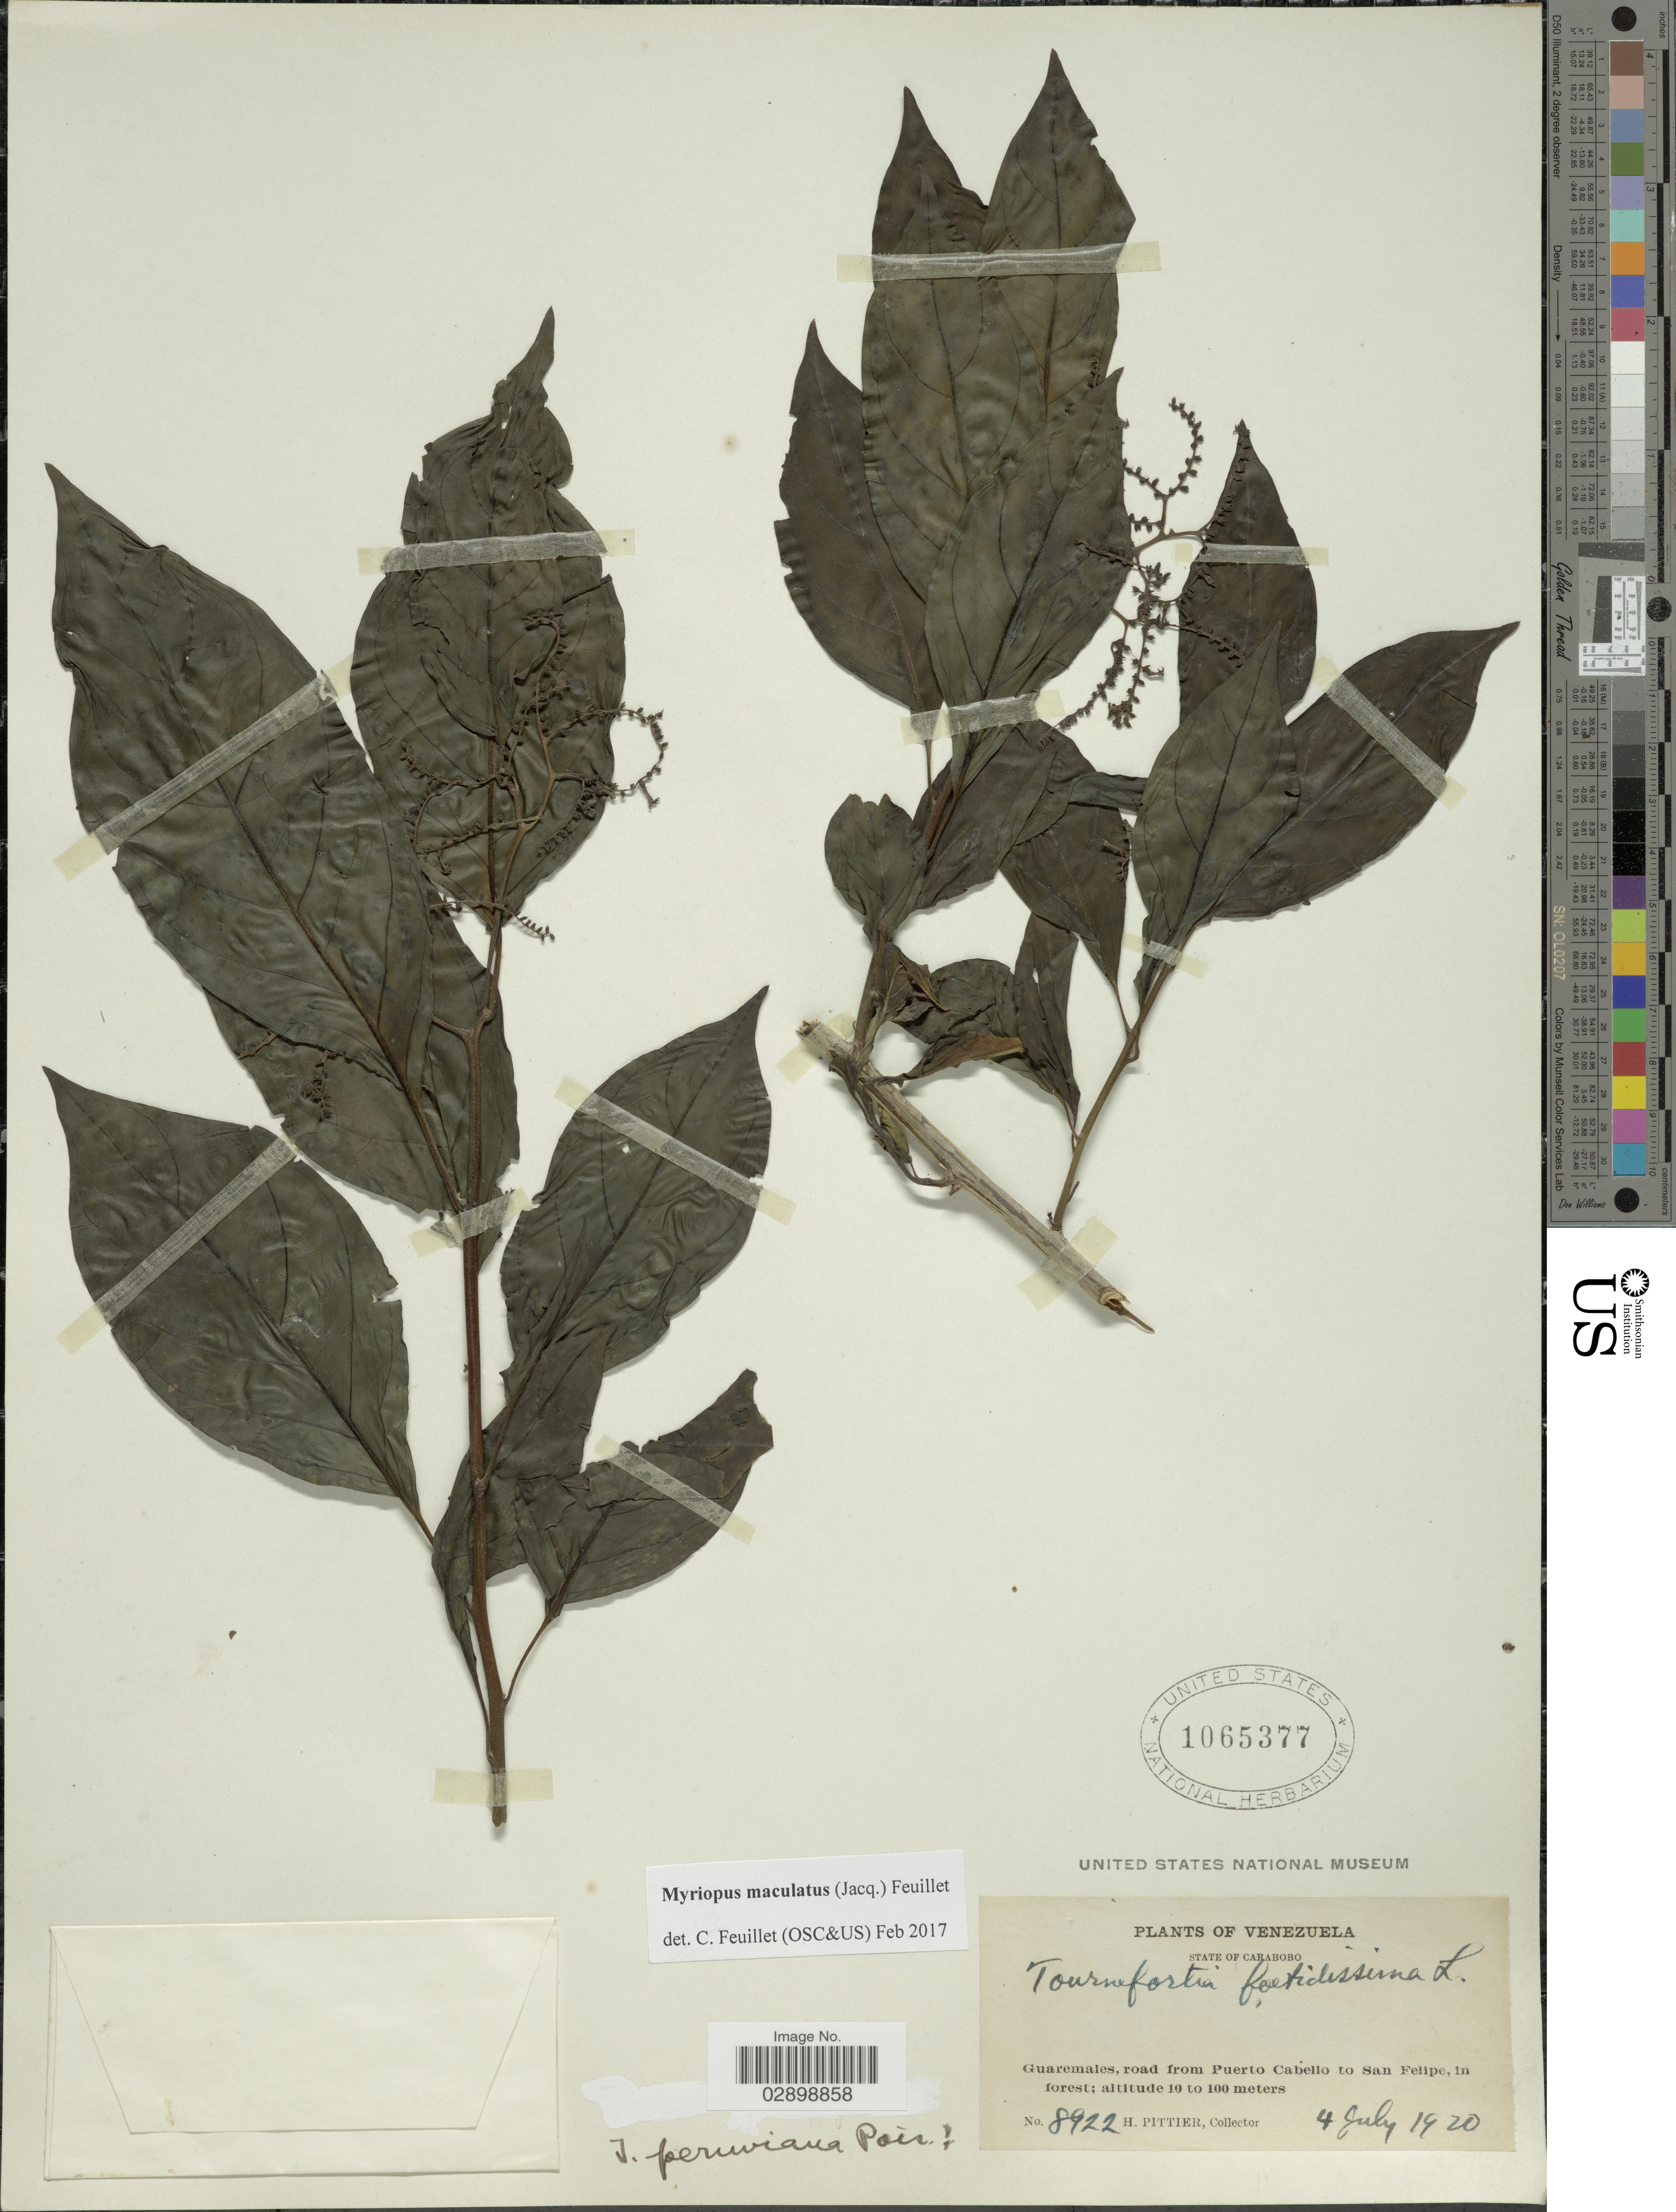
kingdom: Plantae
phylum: Tracheophyta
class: Magnoliopsida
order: Boraginales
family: Heliotropiaceae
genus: Myriopus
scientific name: Myriopus maculatus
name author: (Jacq.) Feuillet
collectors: H. F. Pittier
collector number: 8922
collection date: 1920-07-04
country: Venezuela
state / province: Carabobo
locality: Guaremales, road from Puerto Cabello to San Felipe.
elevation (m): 10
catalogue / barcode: US 1065377